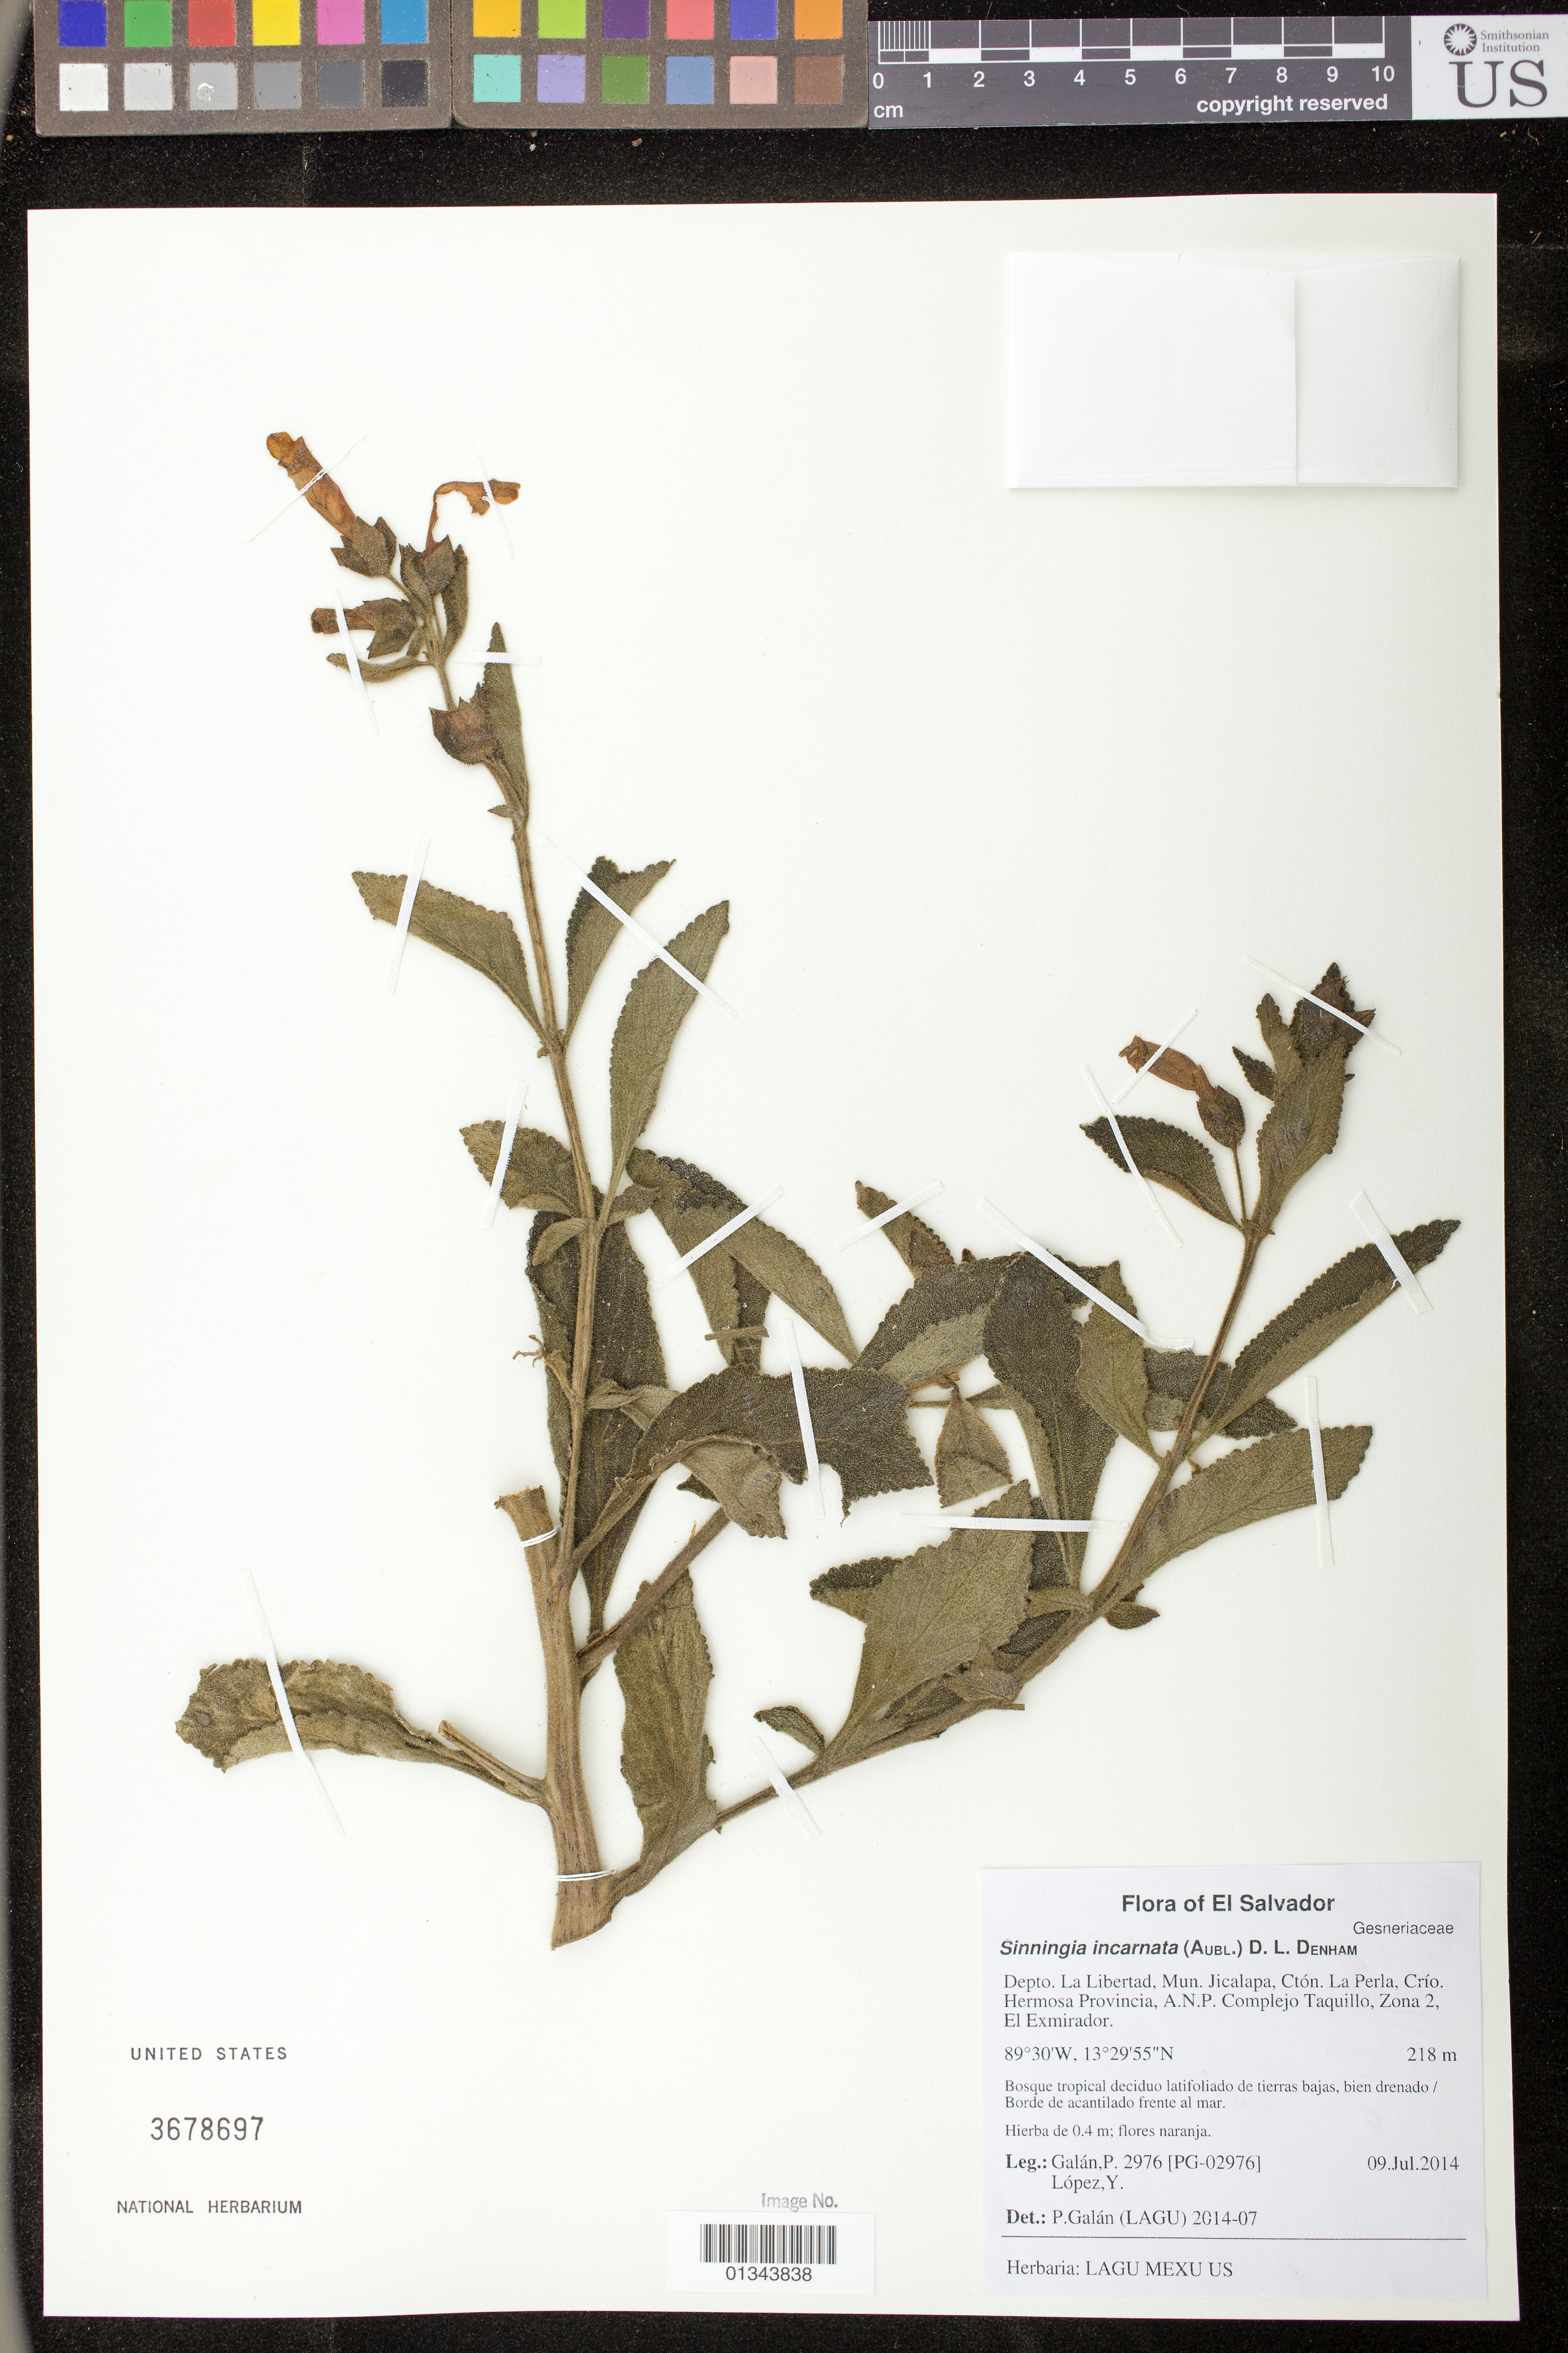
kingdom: Plantae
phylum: Tracheophyta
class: Magnoliopsida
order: Lamiales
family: Gesneriaceae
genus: Sinningia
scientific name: Sinningia incarnata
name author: (Aubl.) D.L. Denham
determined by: Galan, P.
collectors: P. Galan & Y. Lopéz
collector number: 2976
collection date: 2014-07-09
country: El Salvador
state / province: La Libertad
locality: Mun. Jicalapa, Ctón. La Perla, Crío. Hermosa Provincia, A.N.P. Complejo Taquillo, Zona 2, El Exmirador.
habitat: Bosque tropical deciduo latifoliado de tierras bajas, bien drenado / Borde de acantilado frente al mar.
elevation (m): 218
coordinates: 13 29 55 N, 89 30 W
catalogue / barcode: US 3678697